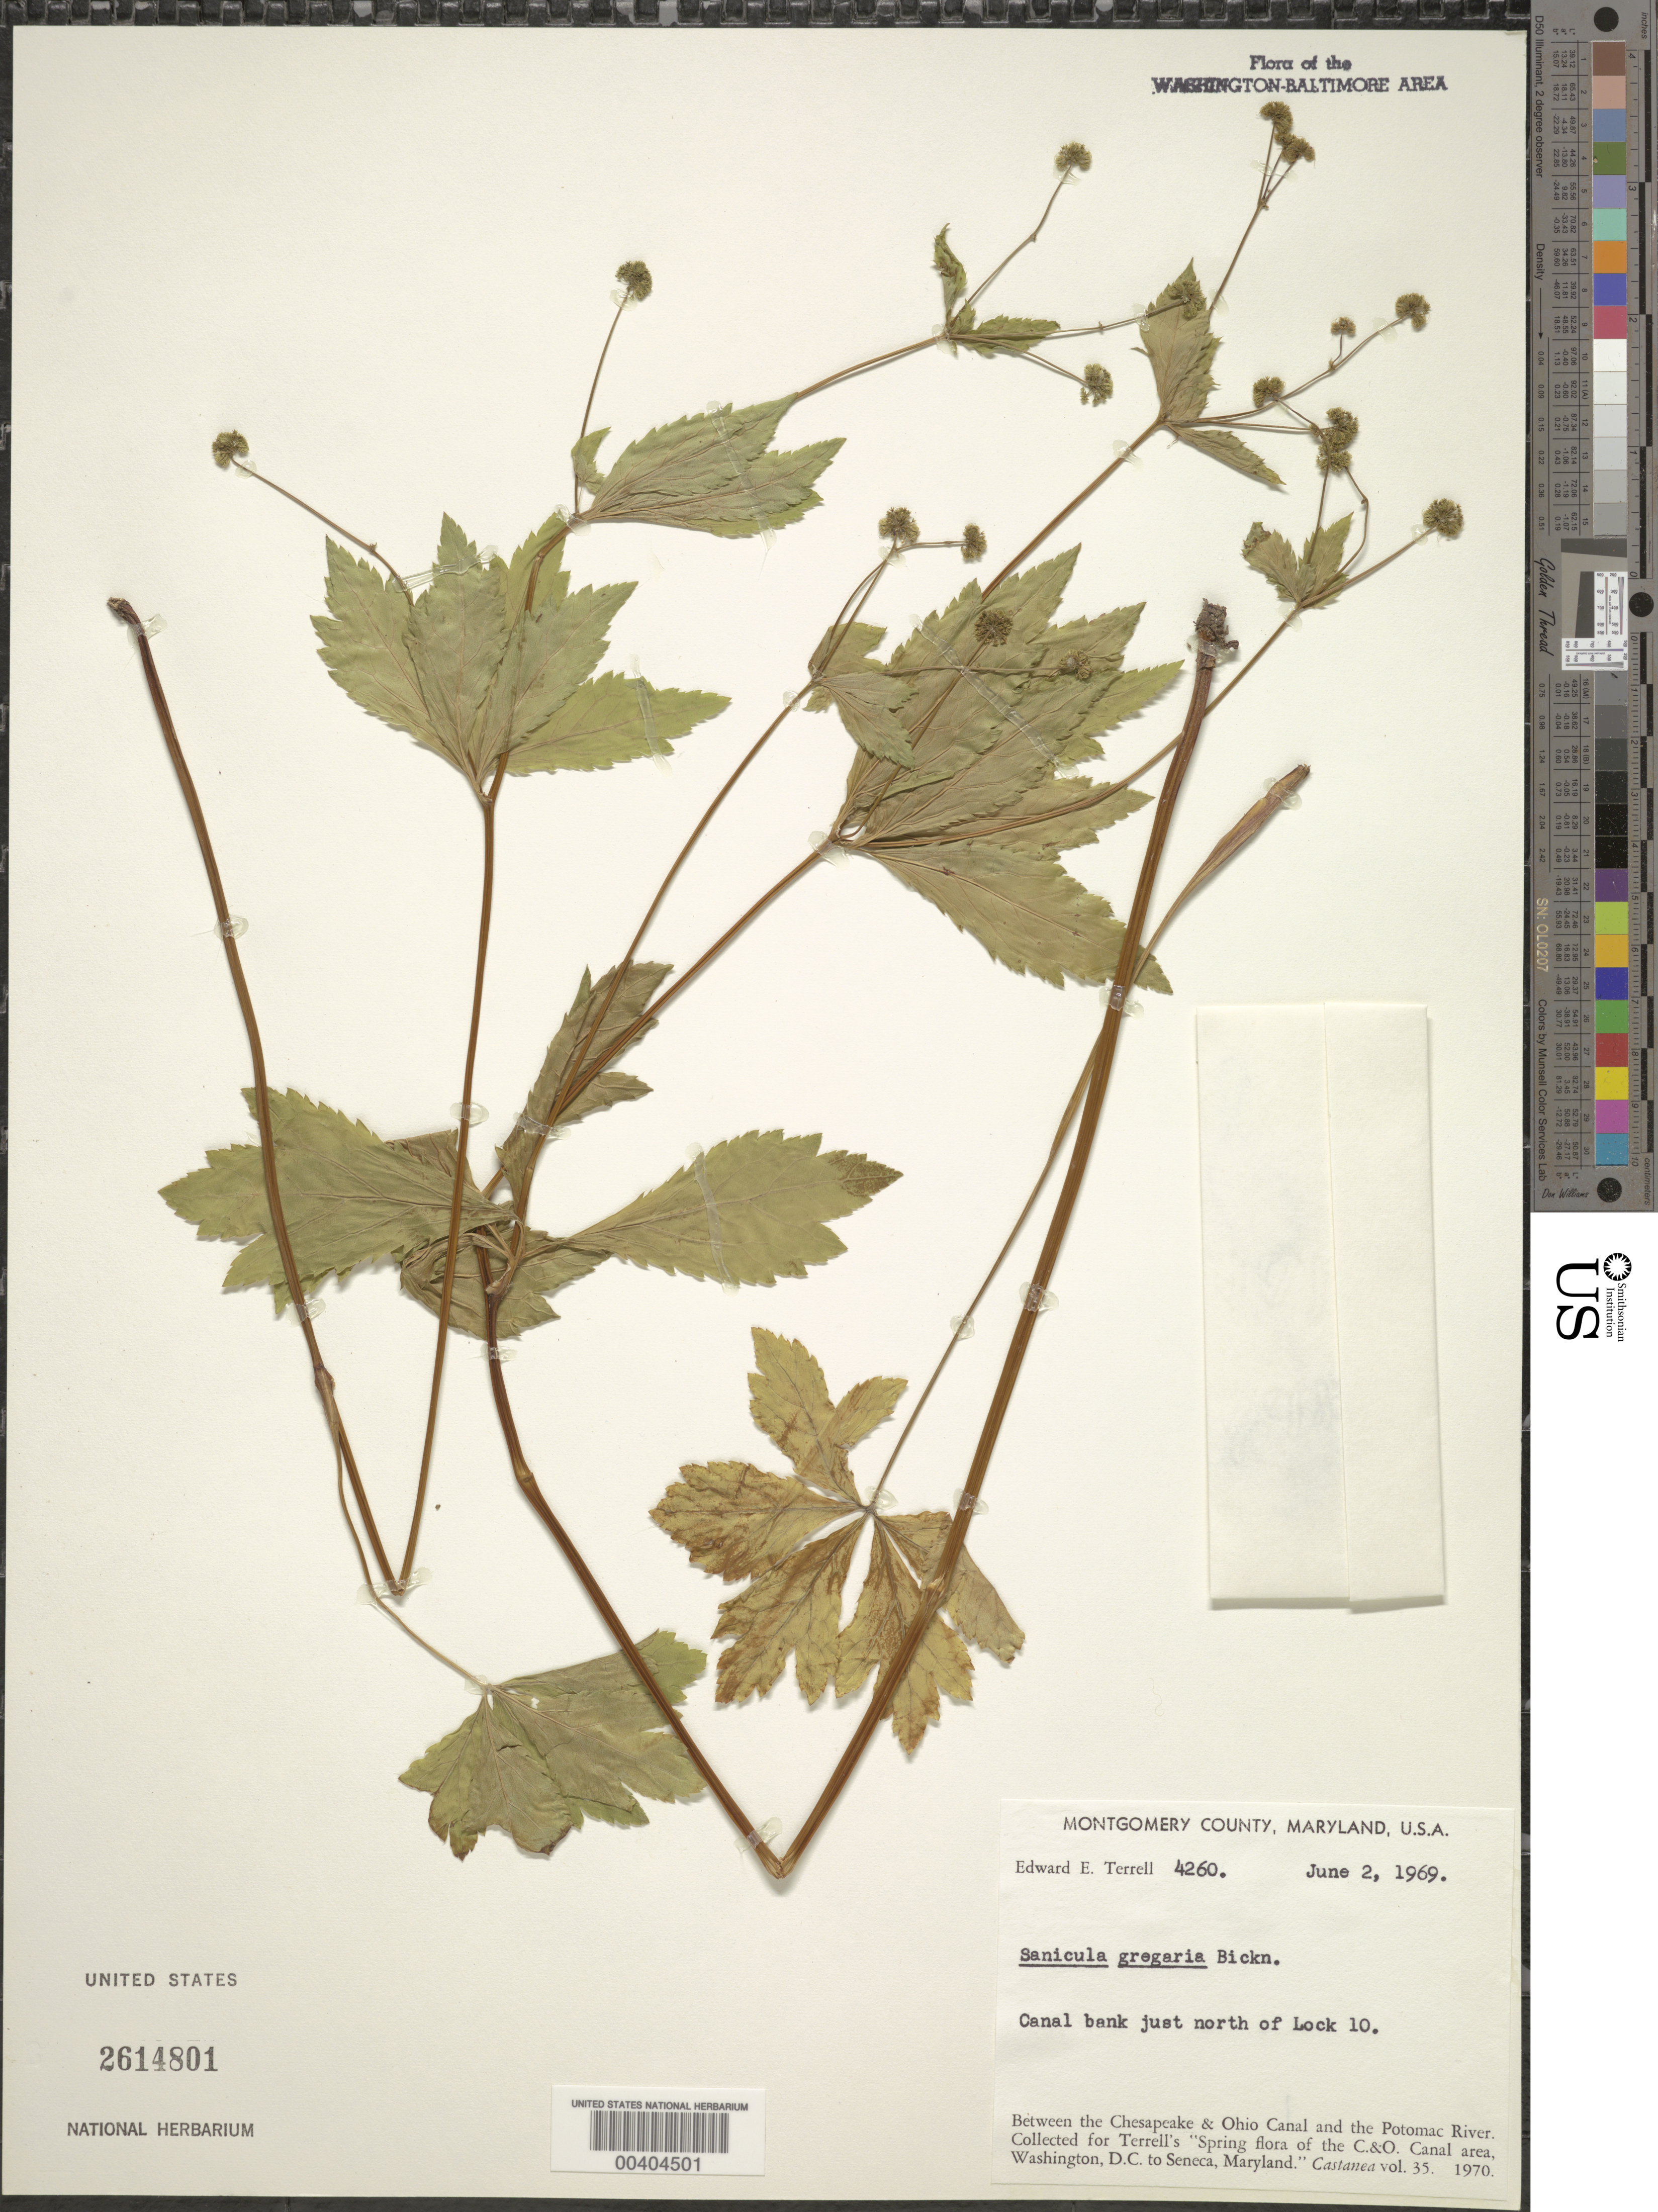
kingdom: Plantae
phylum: Tracheophyta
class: Magnoliopsida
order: Apiales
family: Apiaceae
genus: Sanicula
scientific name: Sanicula odorata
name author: (Raf.) Pryer & Phillippe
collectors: E. E. Terrell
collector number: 4260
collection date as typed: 02 Jun 1969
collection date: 1969-06-02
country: United States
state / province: Maryland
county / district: Montgomery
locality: Woods above Lock 10 C. & O. Canal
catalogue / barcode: US 2614801